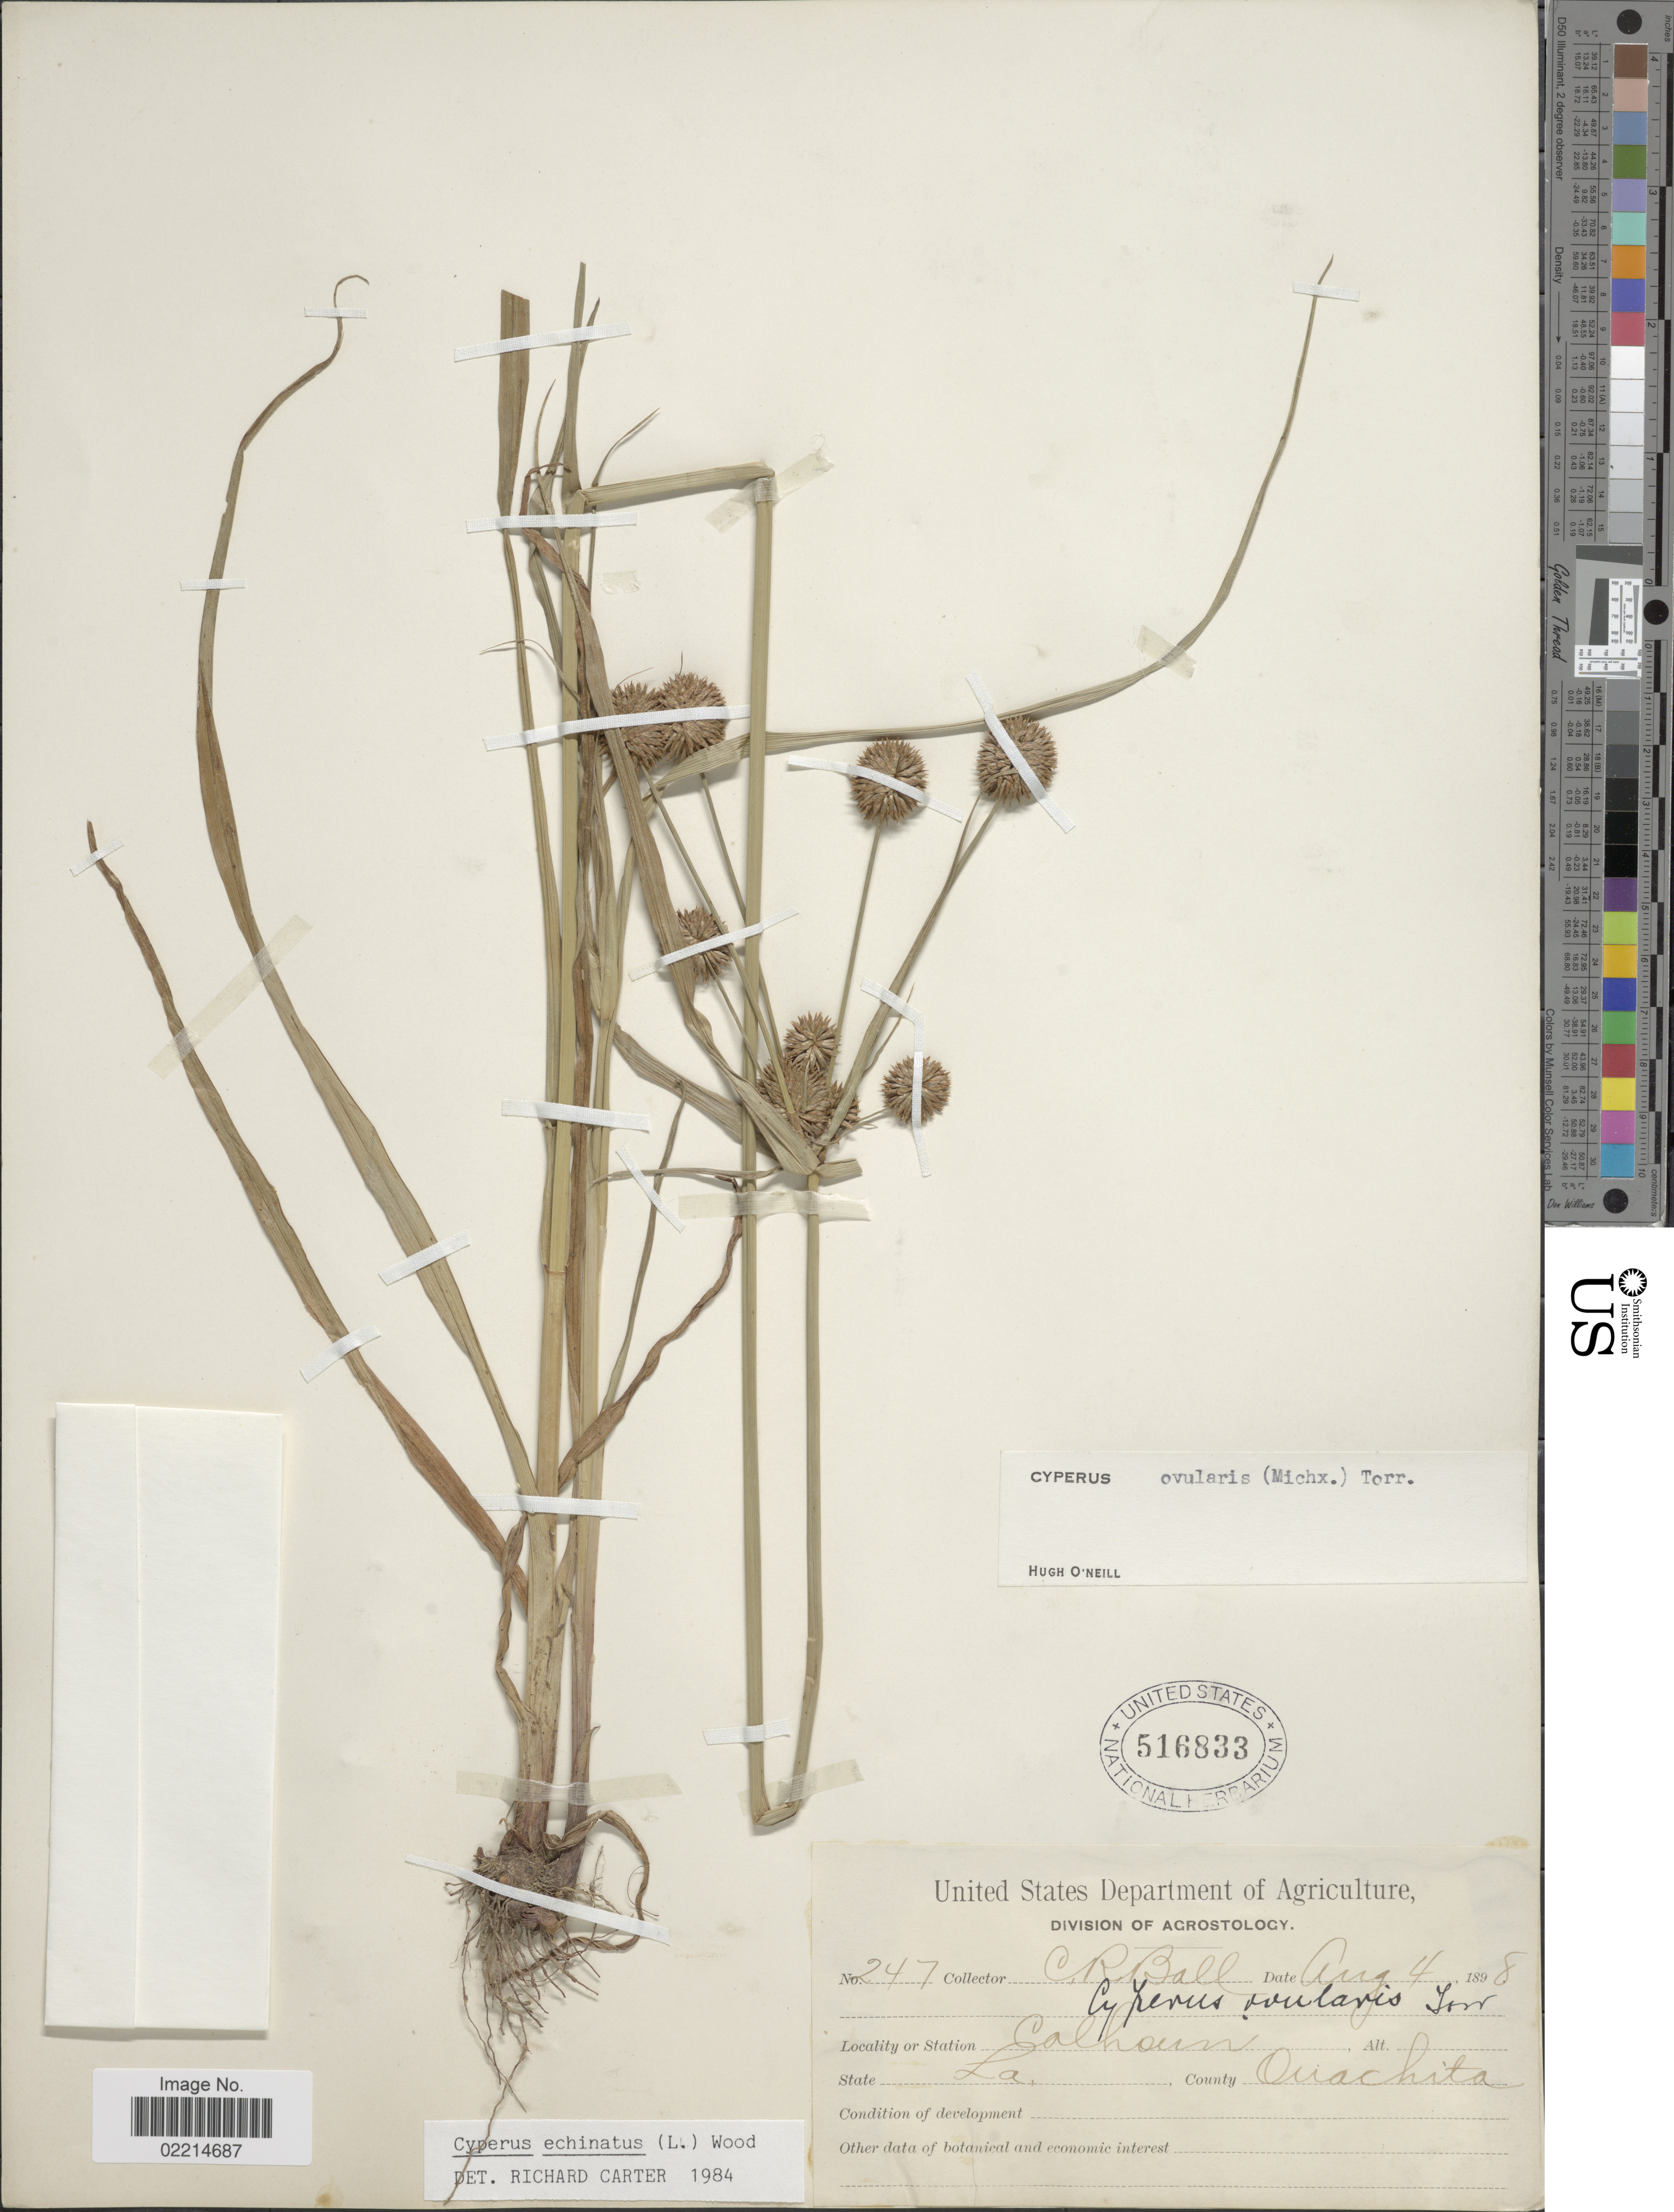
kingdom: Plantae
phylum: Tracheophyta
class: Liliopsida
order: Poales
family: Cyperaceae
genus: Cyperus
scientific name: Cyperus echinatus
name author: (L.) Alph. Wood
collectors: C. R. Ball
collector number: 247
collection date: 1898-08-04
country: United States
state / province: Louisiana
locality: Calhoun. State La. County Ouachita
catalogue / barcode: US 516833